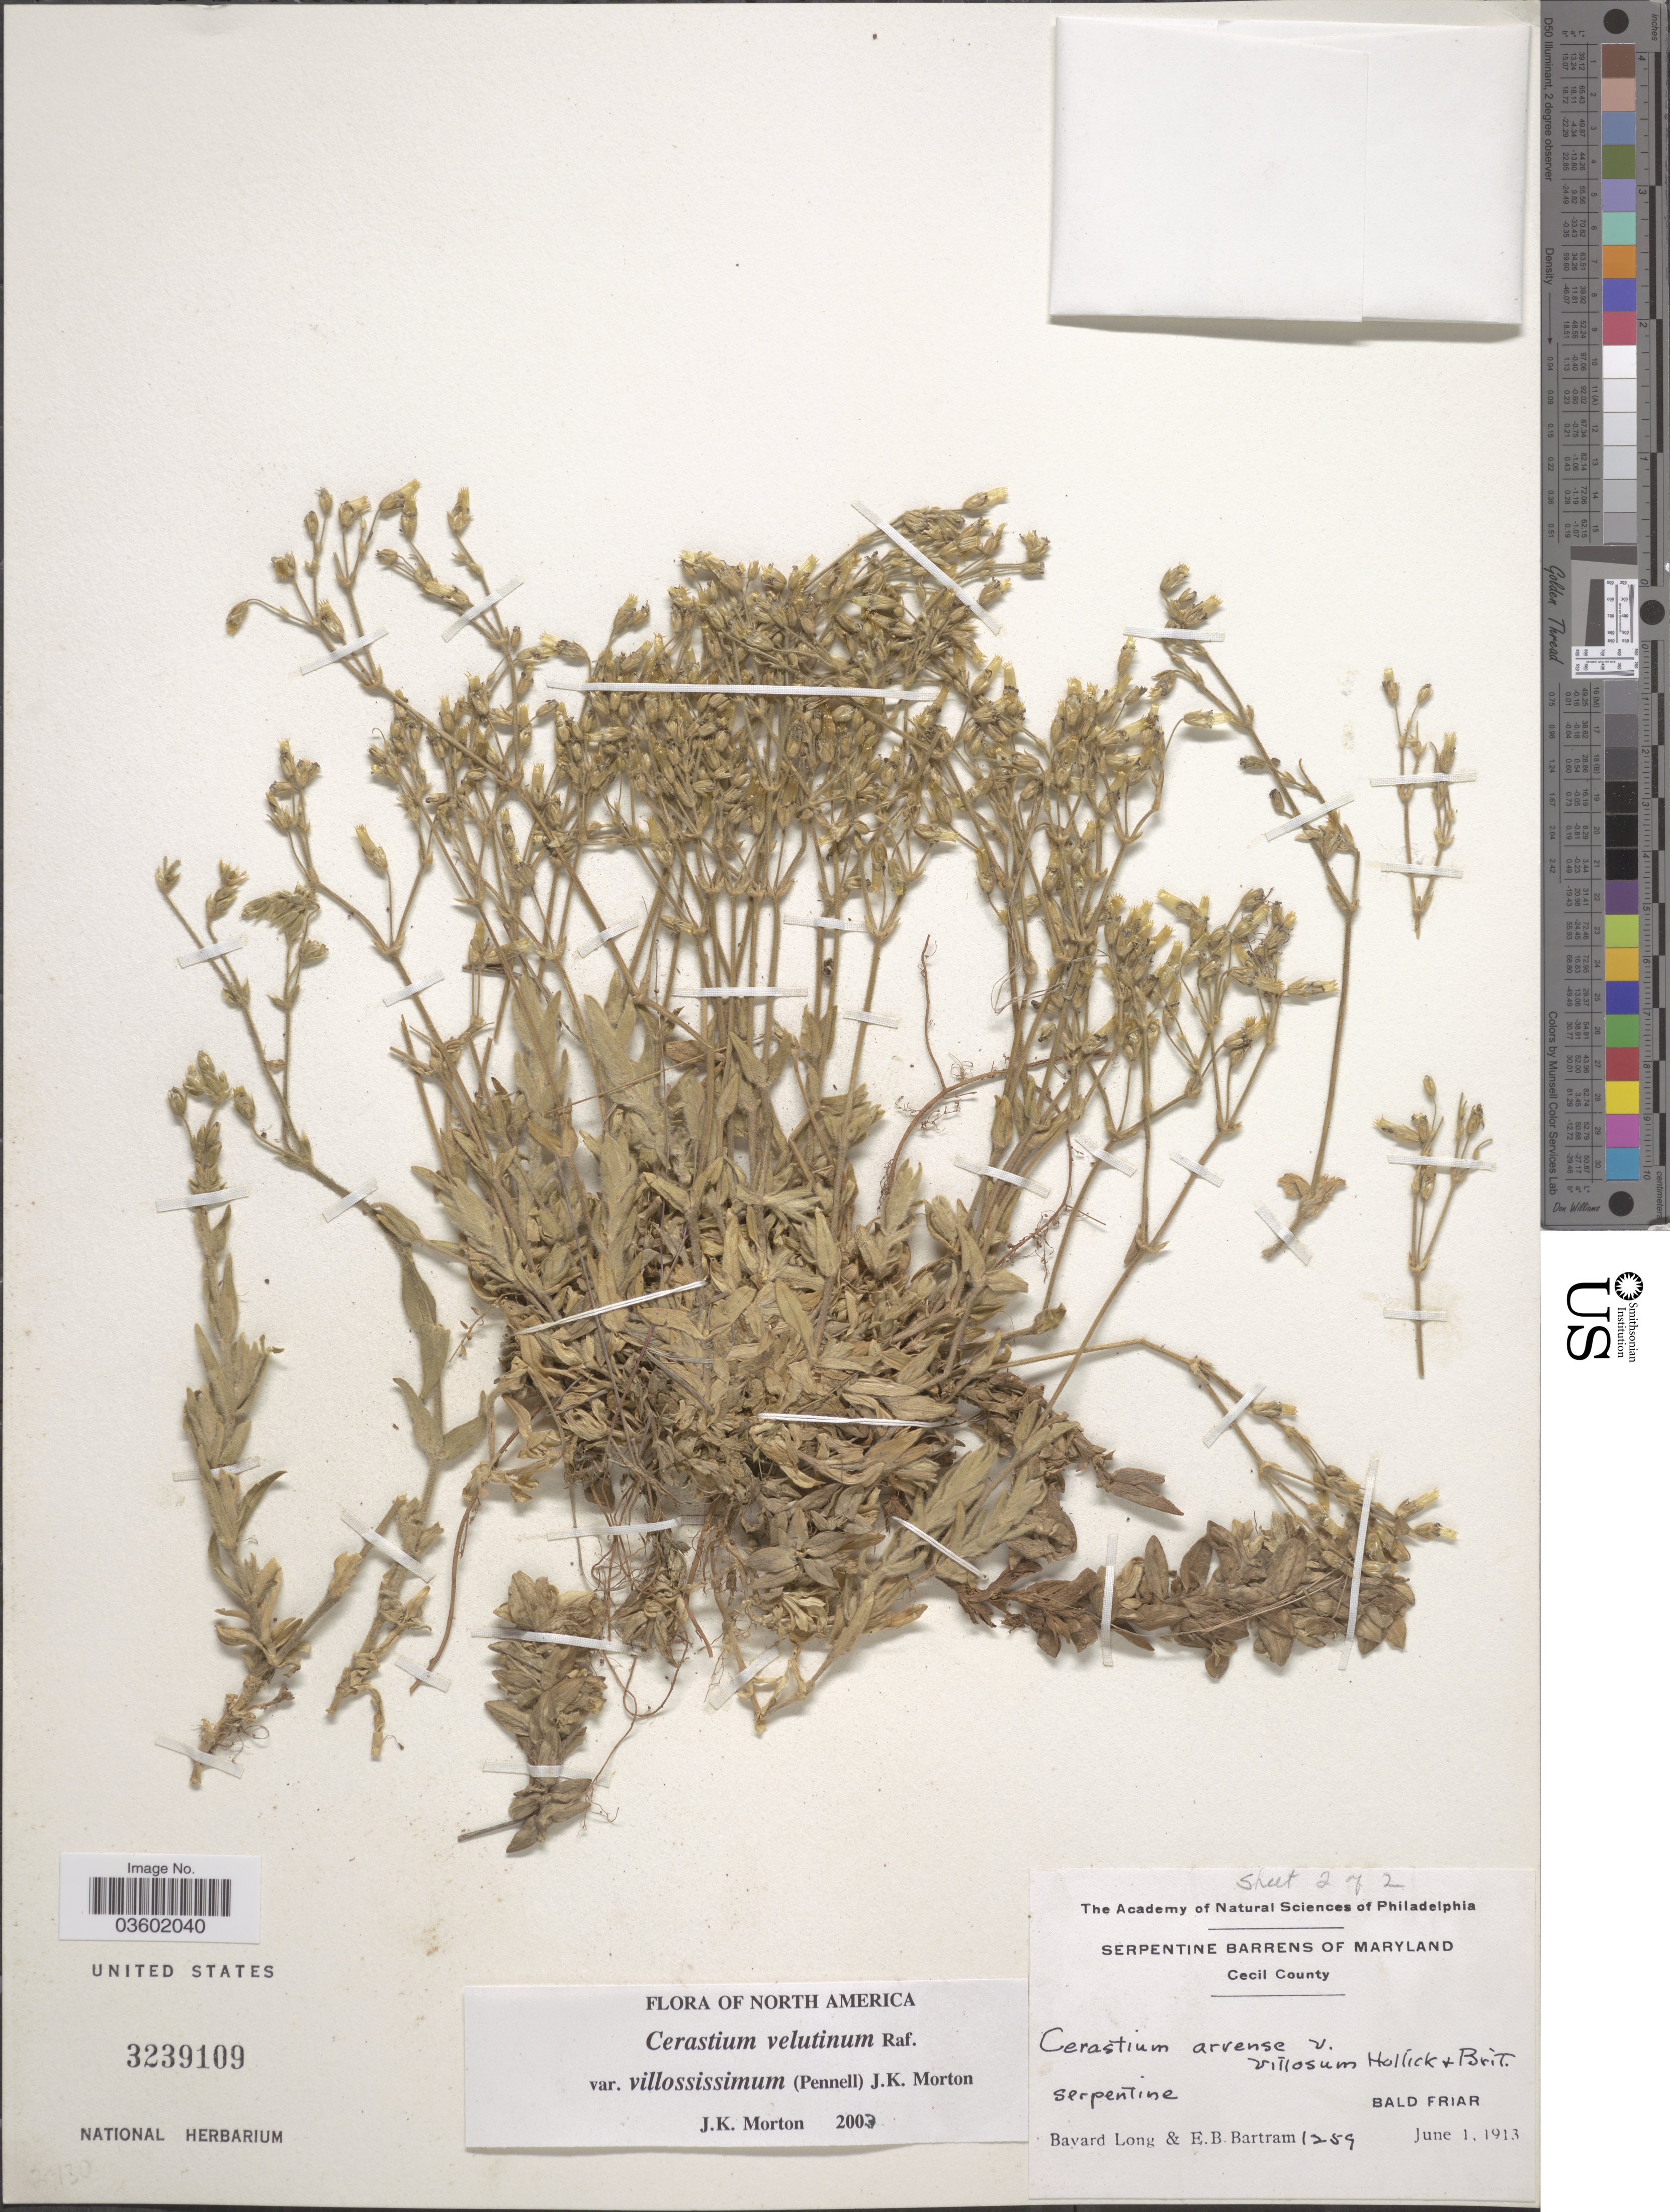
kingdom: Plantae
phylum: Tracheophyta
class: Magnoliopsida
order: Caryophyllales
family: Caryophyllaceae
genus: Cerastium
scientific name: Cerastium velutinum var. villosissimum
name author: (Pennell) J.K. Morton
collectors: B. Long & E. B. Bartram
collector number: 1259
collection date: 1913-06-01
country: United States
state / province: Maryland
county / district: Cecil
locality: Serpentine Barrens of Maryland. Bald Friar. Cecil County.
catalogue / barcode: US 3239109